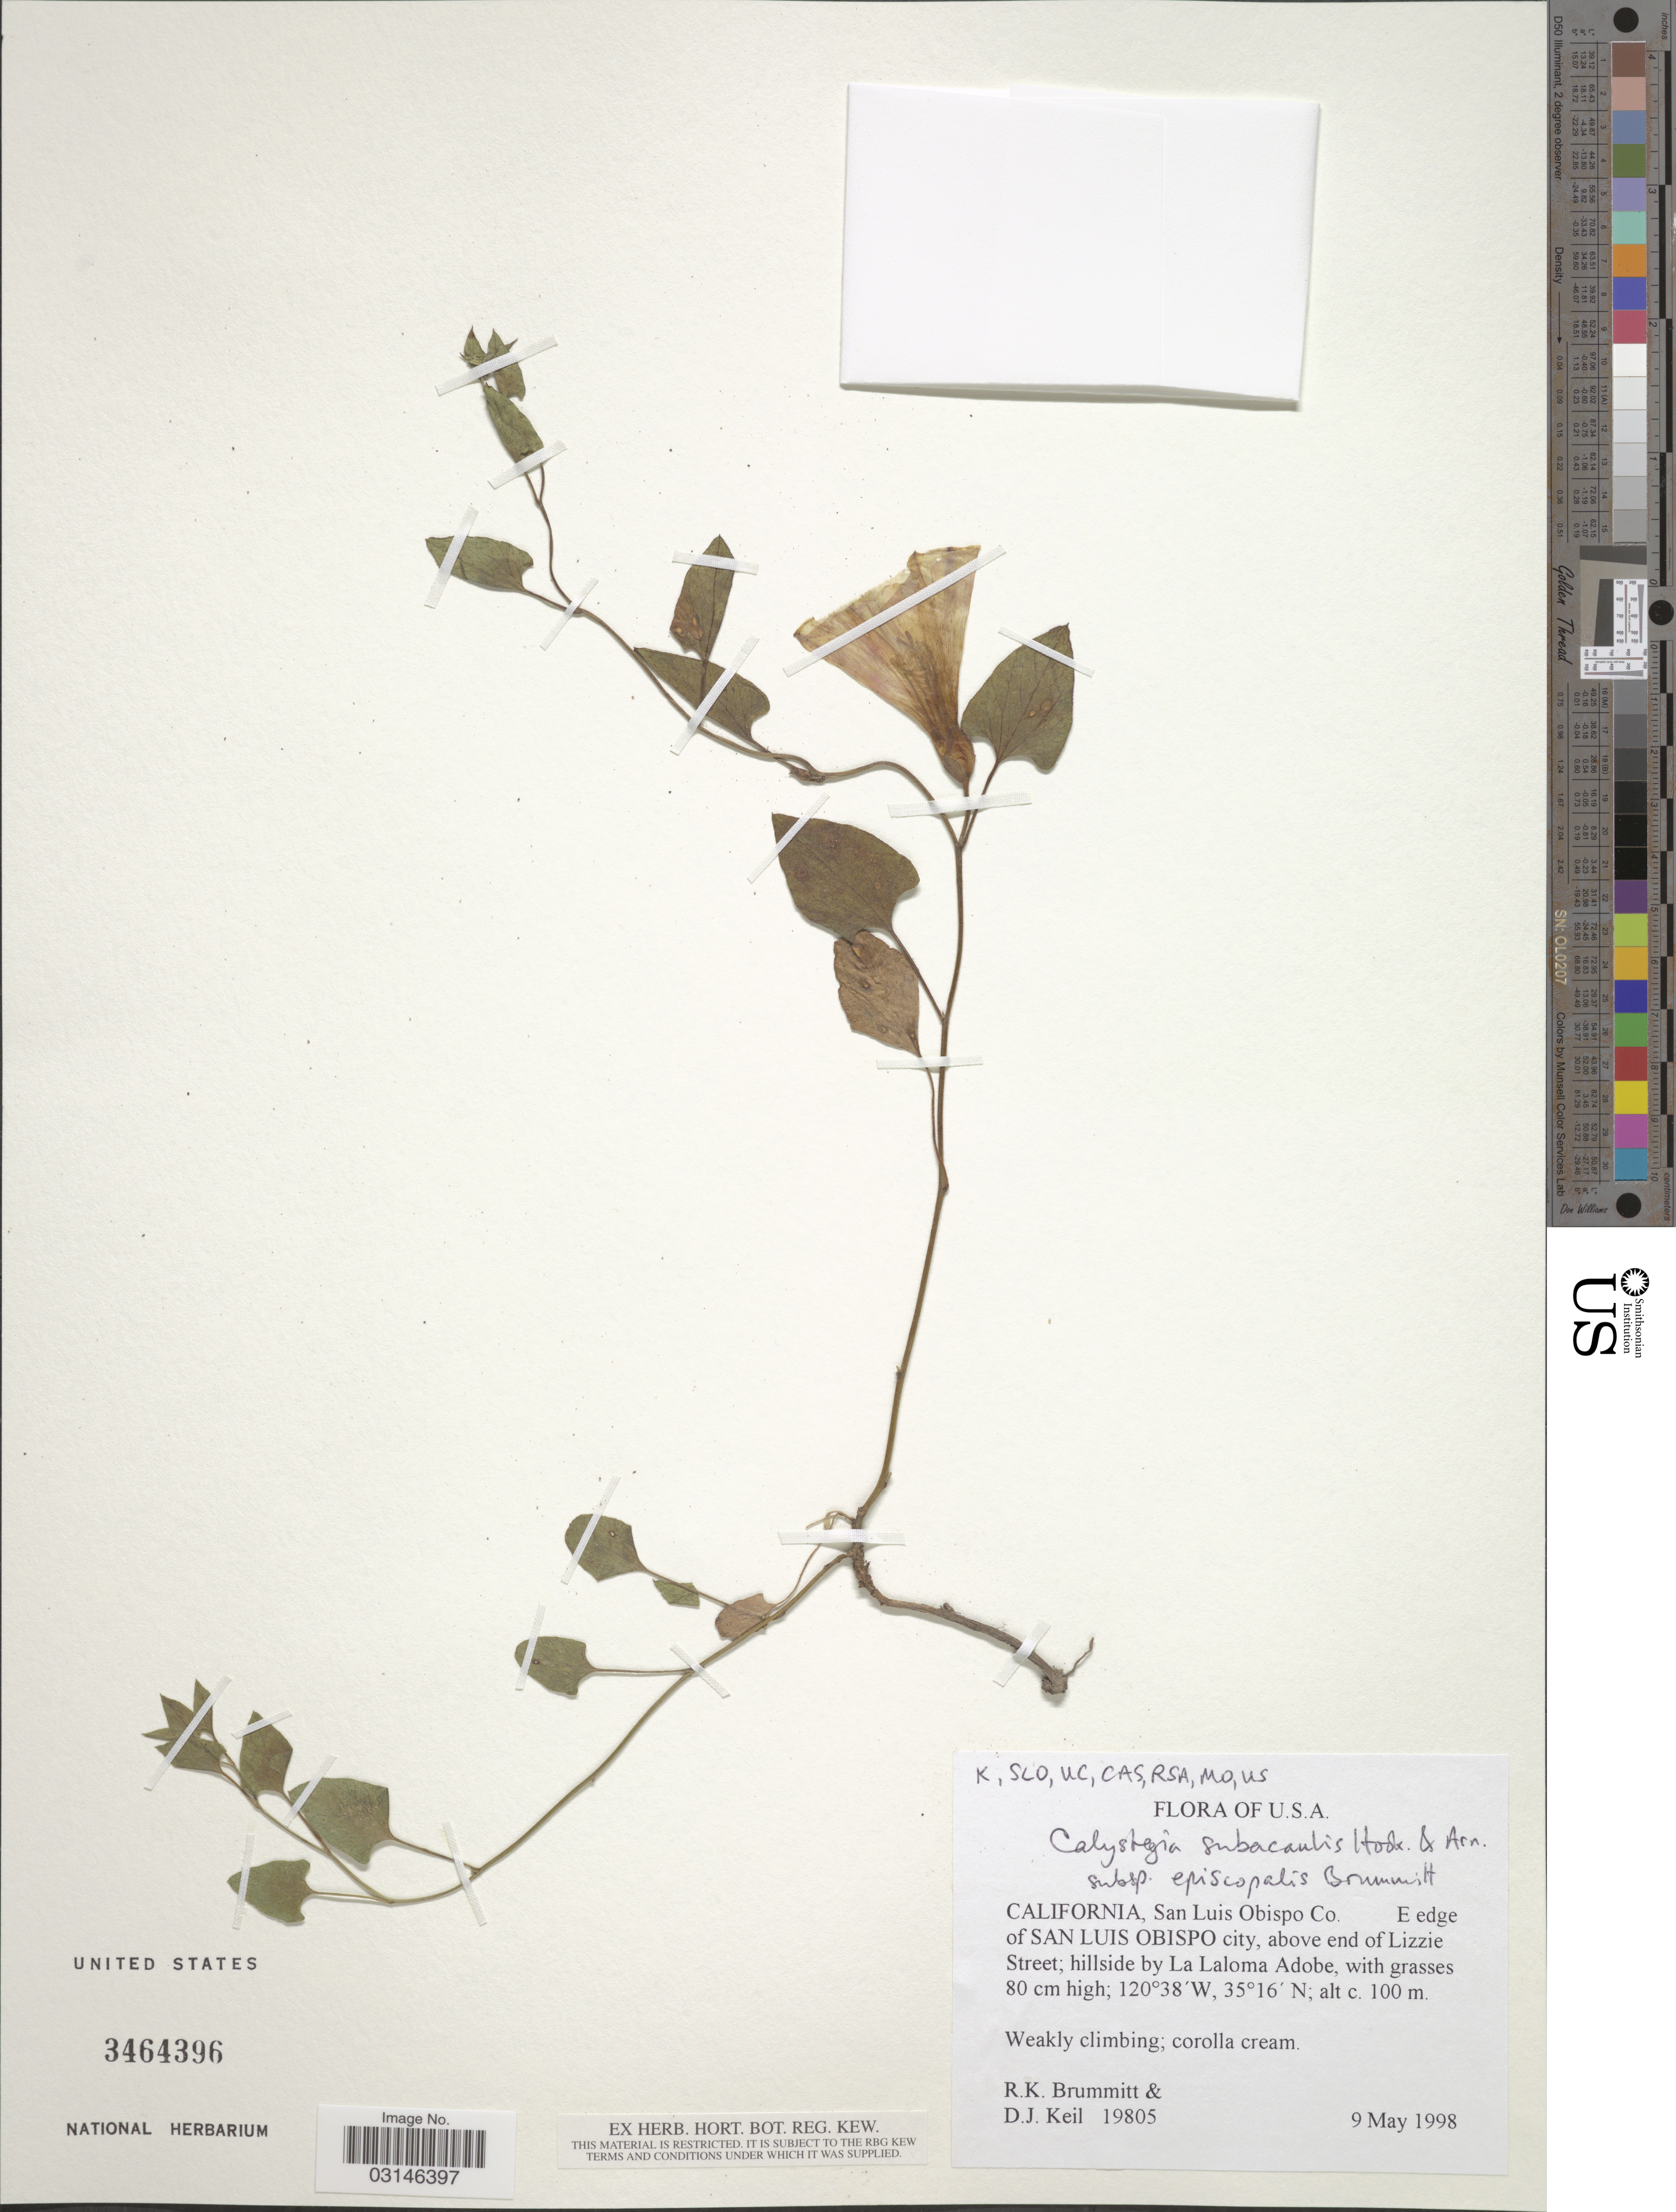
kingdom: Plantae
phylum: Tracheophyta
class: Magnoliopsida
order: Solanales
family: Convolvulaceae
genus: Calystegia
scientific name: Calystegia subacaulis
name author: Hook. & Arn.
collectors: R. K. Brummitt & D. J. Keil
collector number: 19805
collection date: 1998-05-09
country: United States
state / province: California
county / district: San Luis Obispo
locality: San Luis Obispo Co., E edge of San Luis Obispo city, above end of Lizzie Street; hillside by La Laloma Adobe.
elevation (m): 100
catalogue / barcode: US 3464396